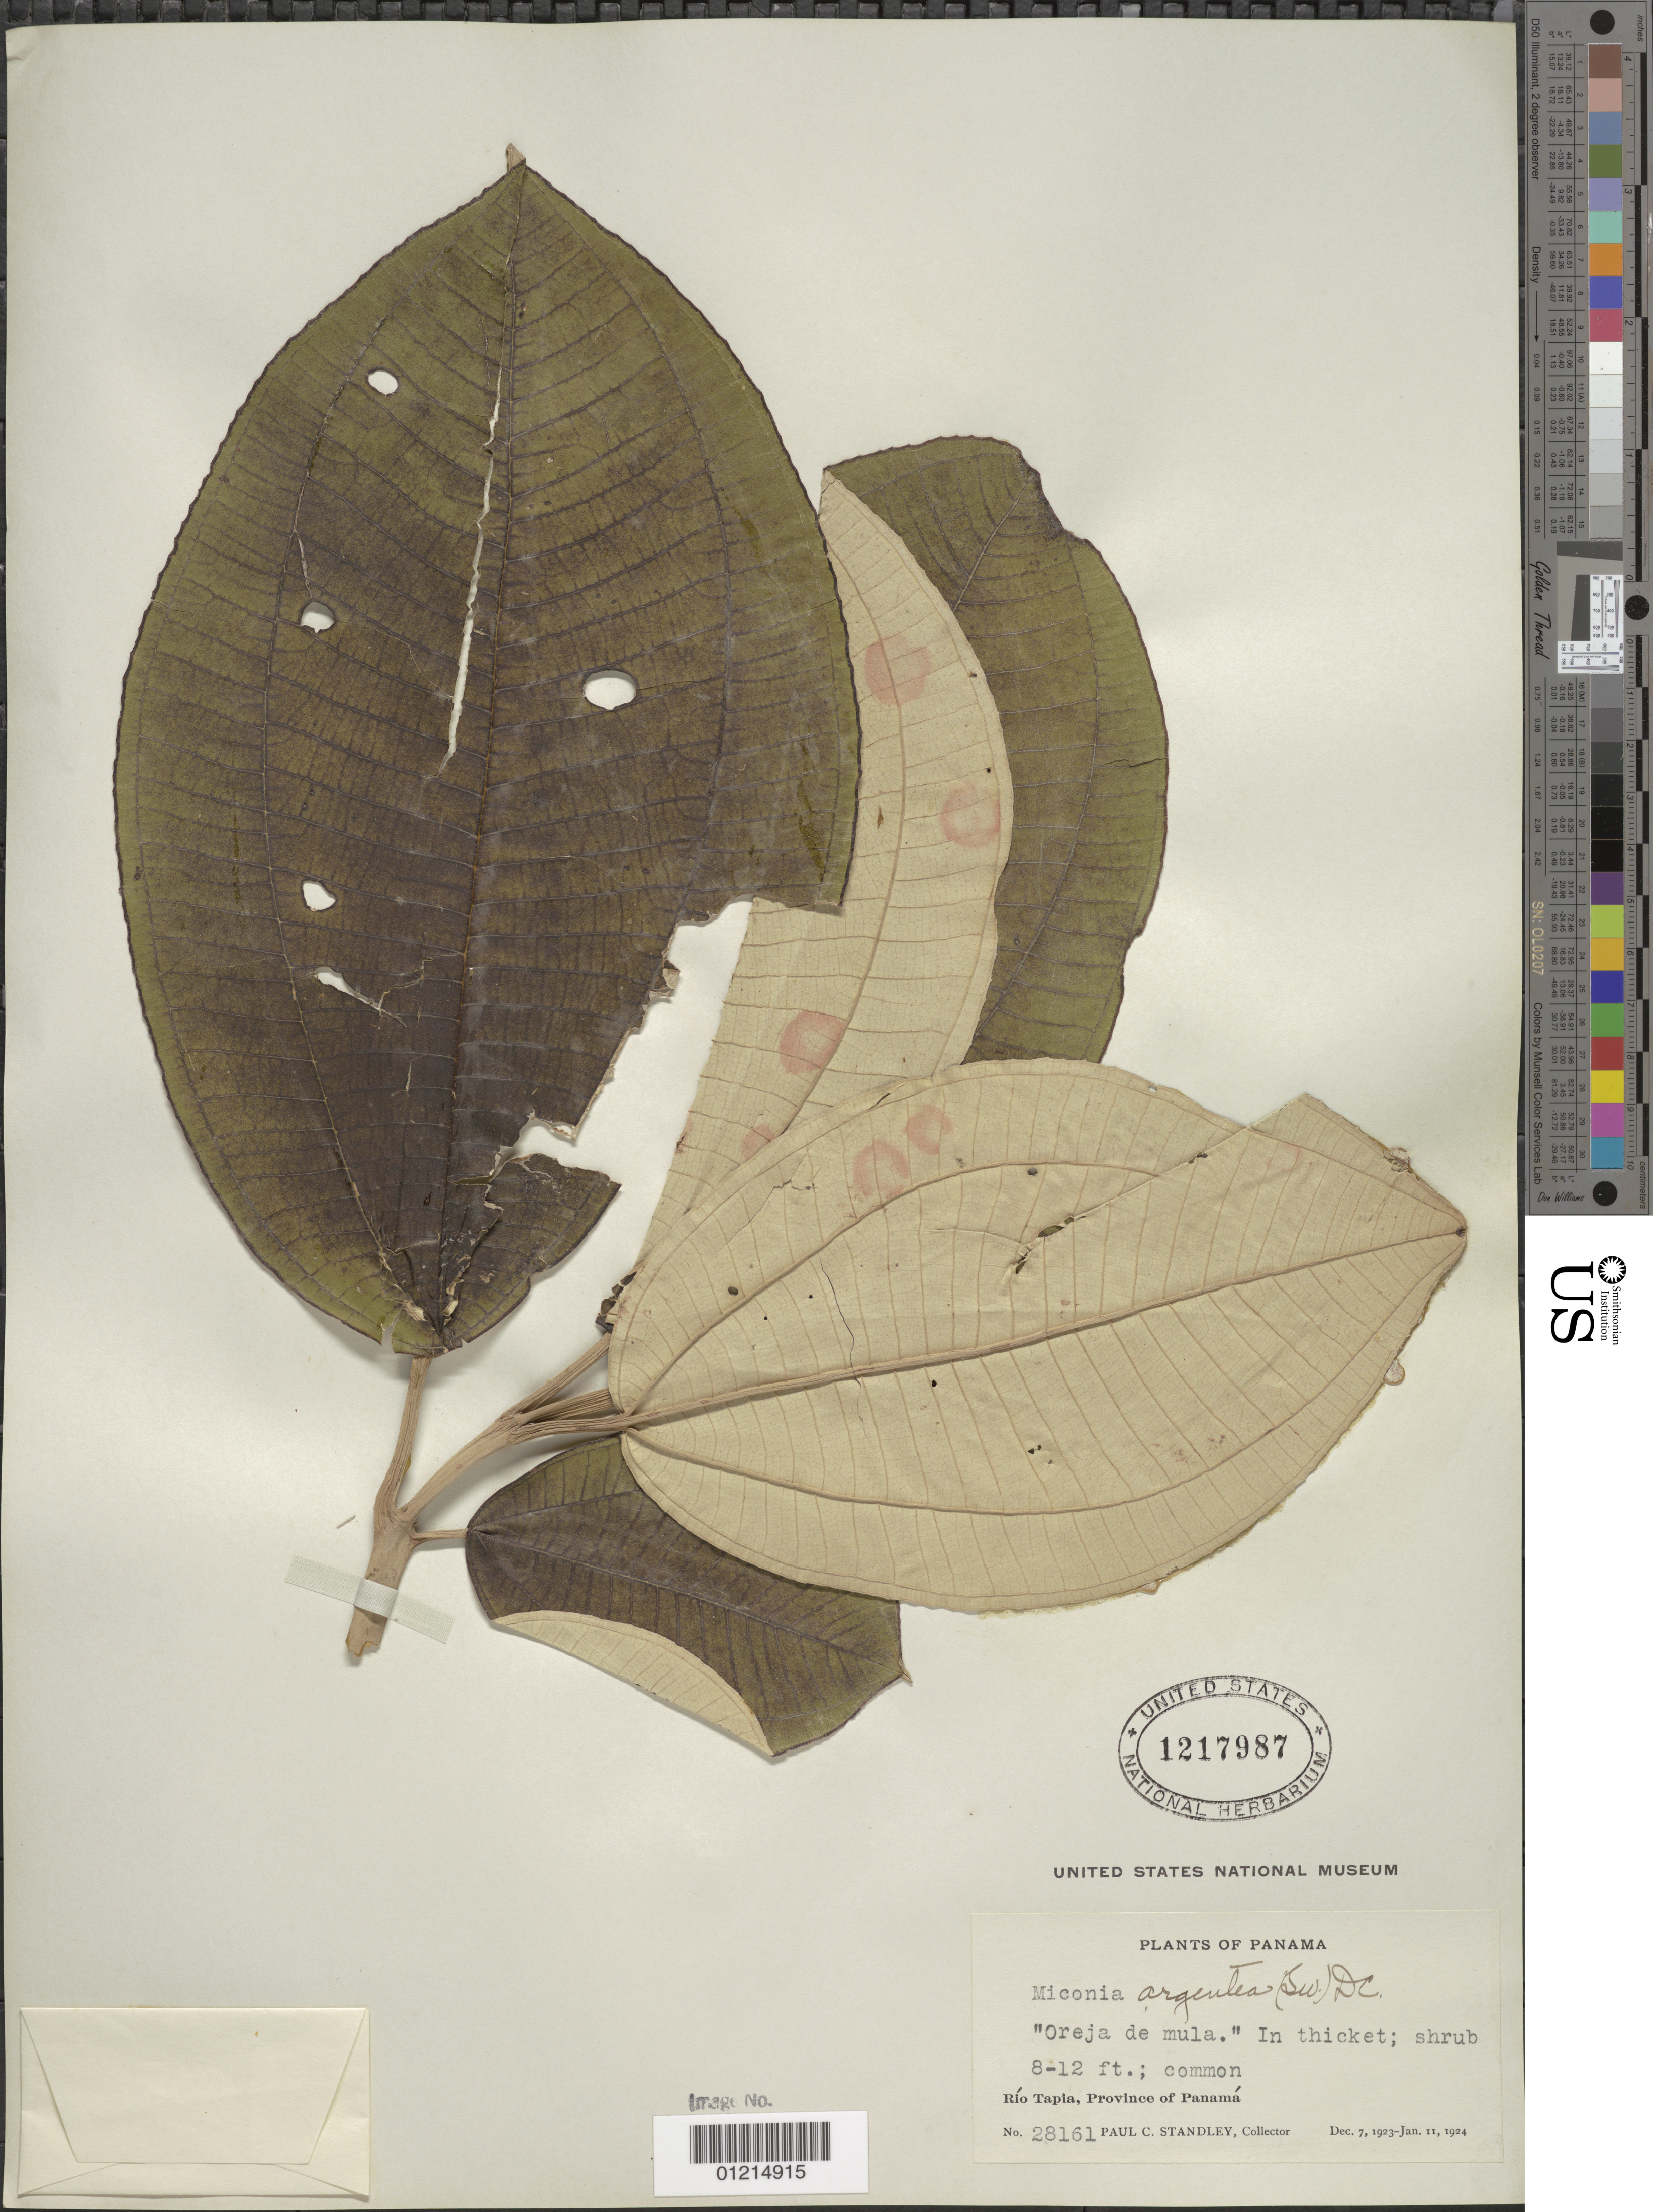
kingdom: Plantae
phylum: Tracheophyta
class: Magnoliopsida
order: Myrtales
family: Melastomataceae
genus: Miconia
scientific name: Miconia argentea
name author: (Sw.) DC.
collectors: P. C. Standley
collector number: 28161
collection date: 1923-12-07/1924-01-11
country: Panama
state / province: Panamá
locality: Río Tapia.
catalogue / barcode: US 1217987